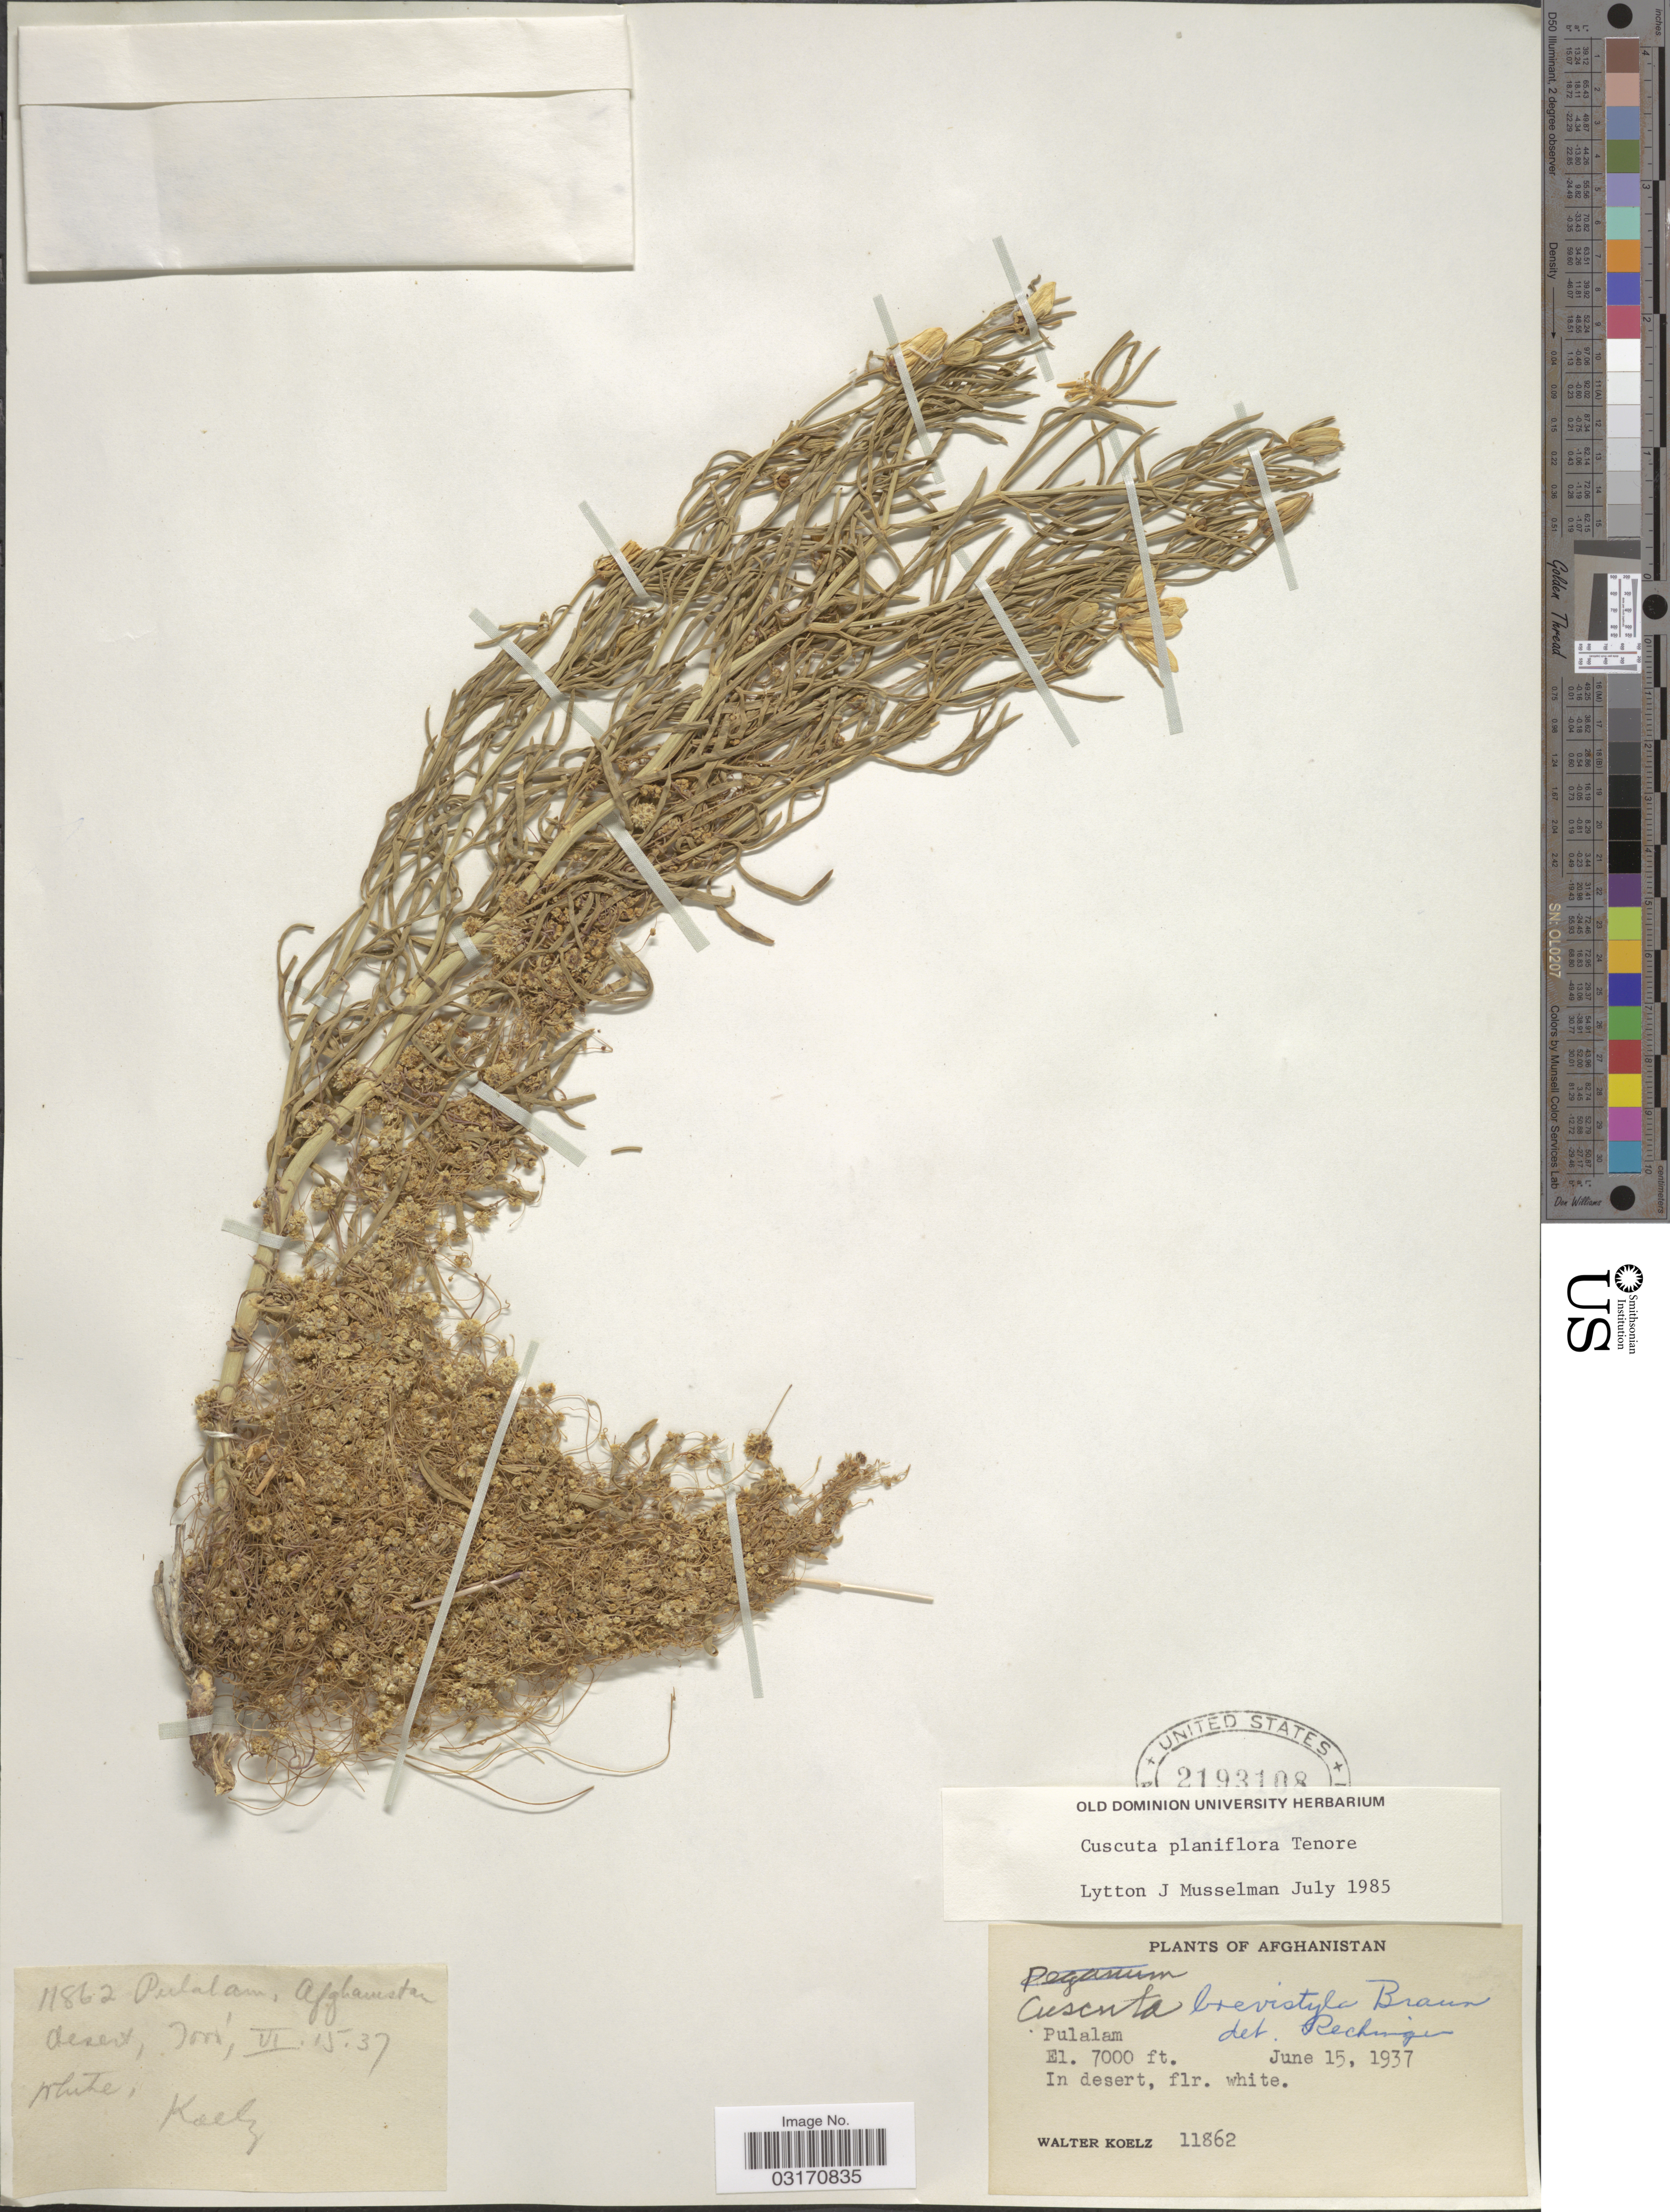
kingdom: Plantae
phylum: Tracheophyta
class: Magnoliopsida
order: Solanales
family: Convolvulaceae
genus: Cuscuta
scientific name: Cuscuta planiflora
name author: Ten.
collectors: W. N. Koelz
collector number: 11862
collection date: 1937-06-15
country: Afghanistan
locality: Pulalam.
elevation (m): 2134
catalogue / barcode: US 2193108